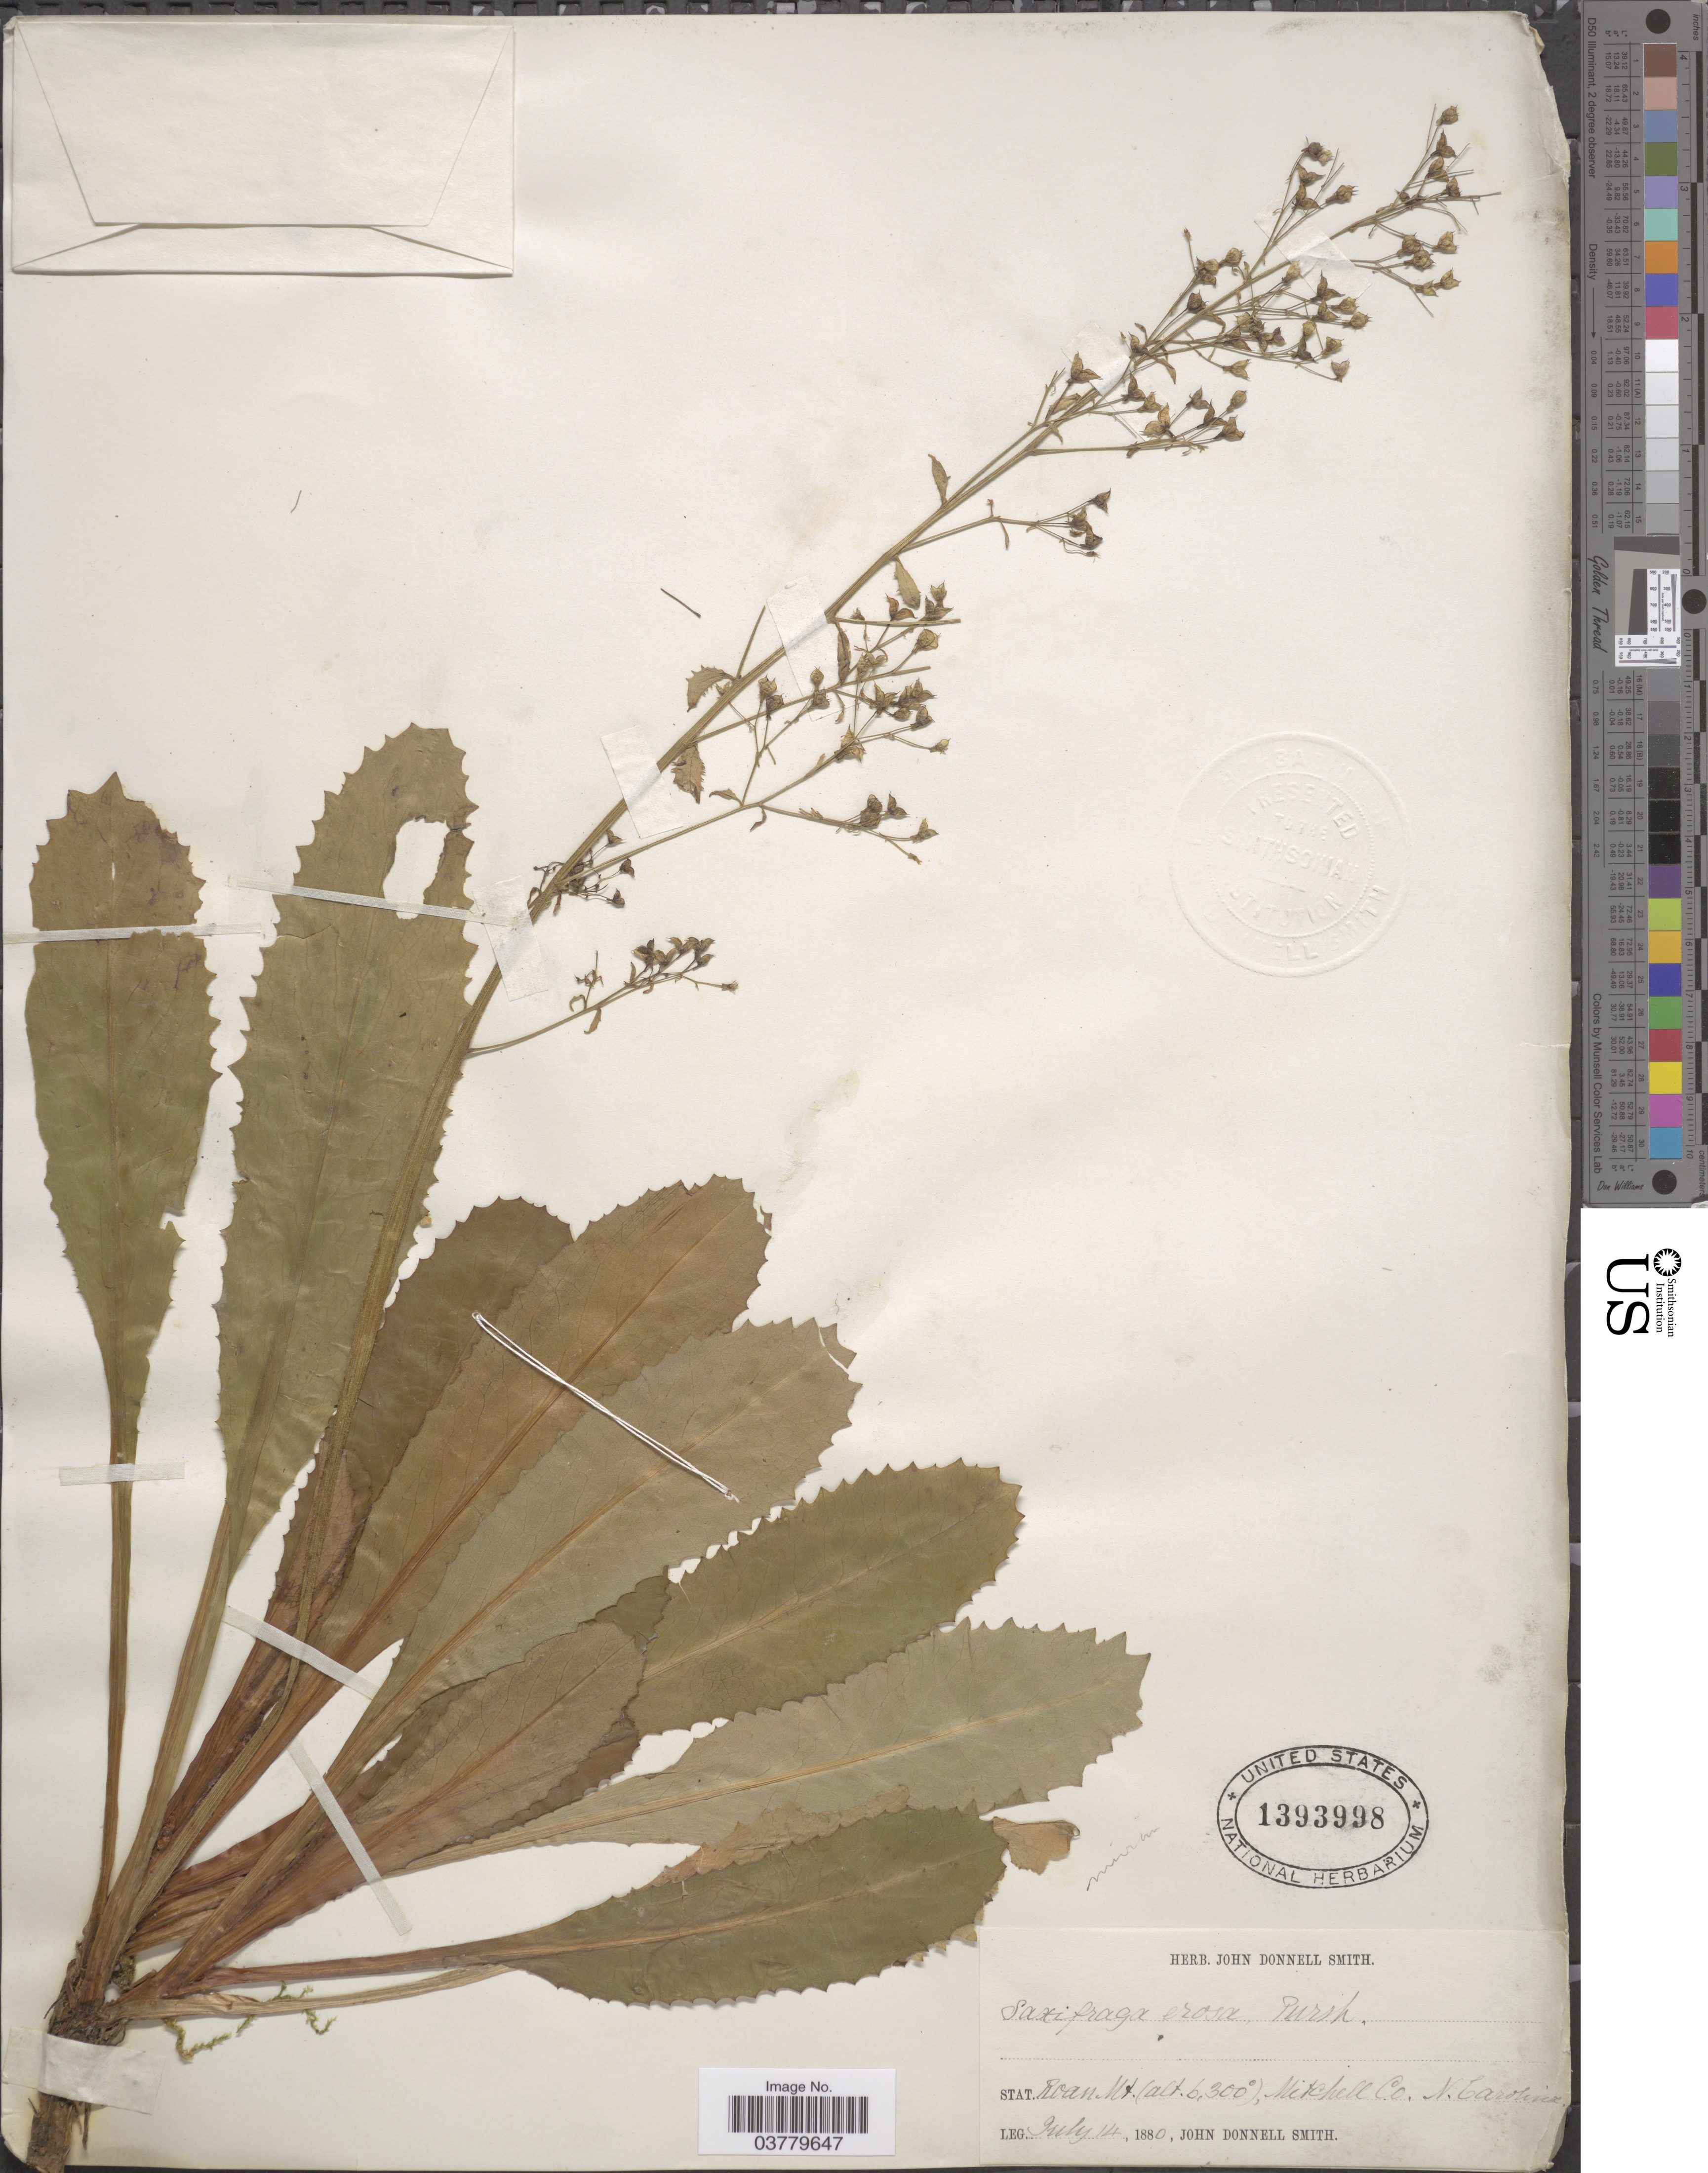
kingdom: Plantae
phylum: Tracheophyta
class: Magnoliopsida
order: Saxifragales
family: Saxifragaceae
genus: Micranthes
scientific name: Micranthes micranthidifolia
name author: (Haw.) Small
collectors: J. Donnell Smith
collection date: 1880-07-14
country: United States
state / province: North Carolina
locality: Roan Mt., Mitchell Co.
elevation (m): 1920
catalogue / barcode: US 1393998